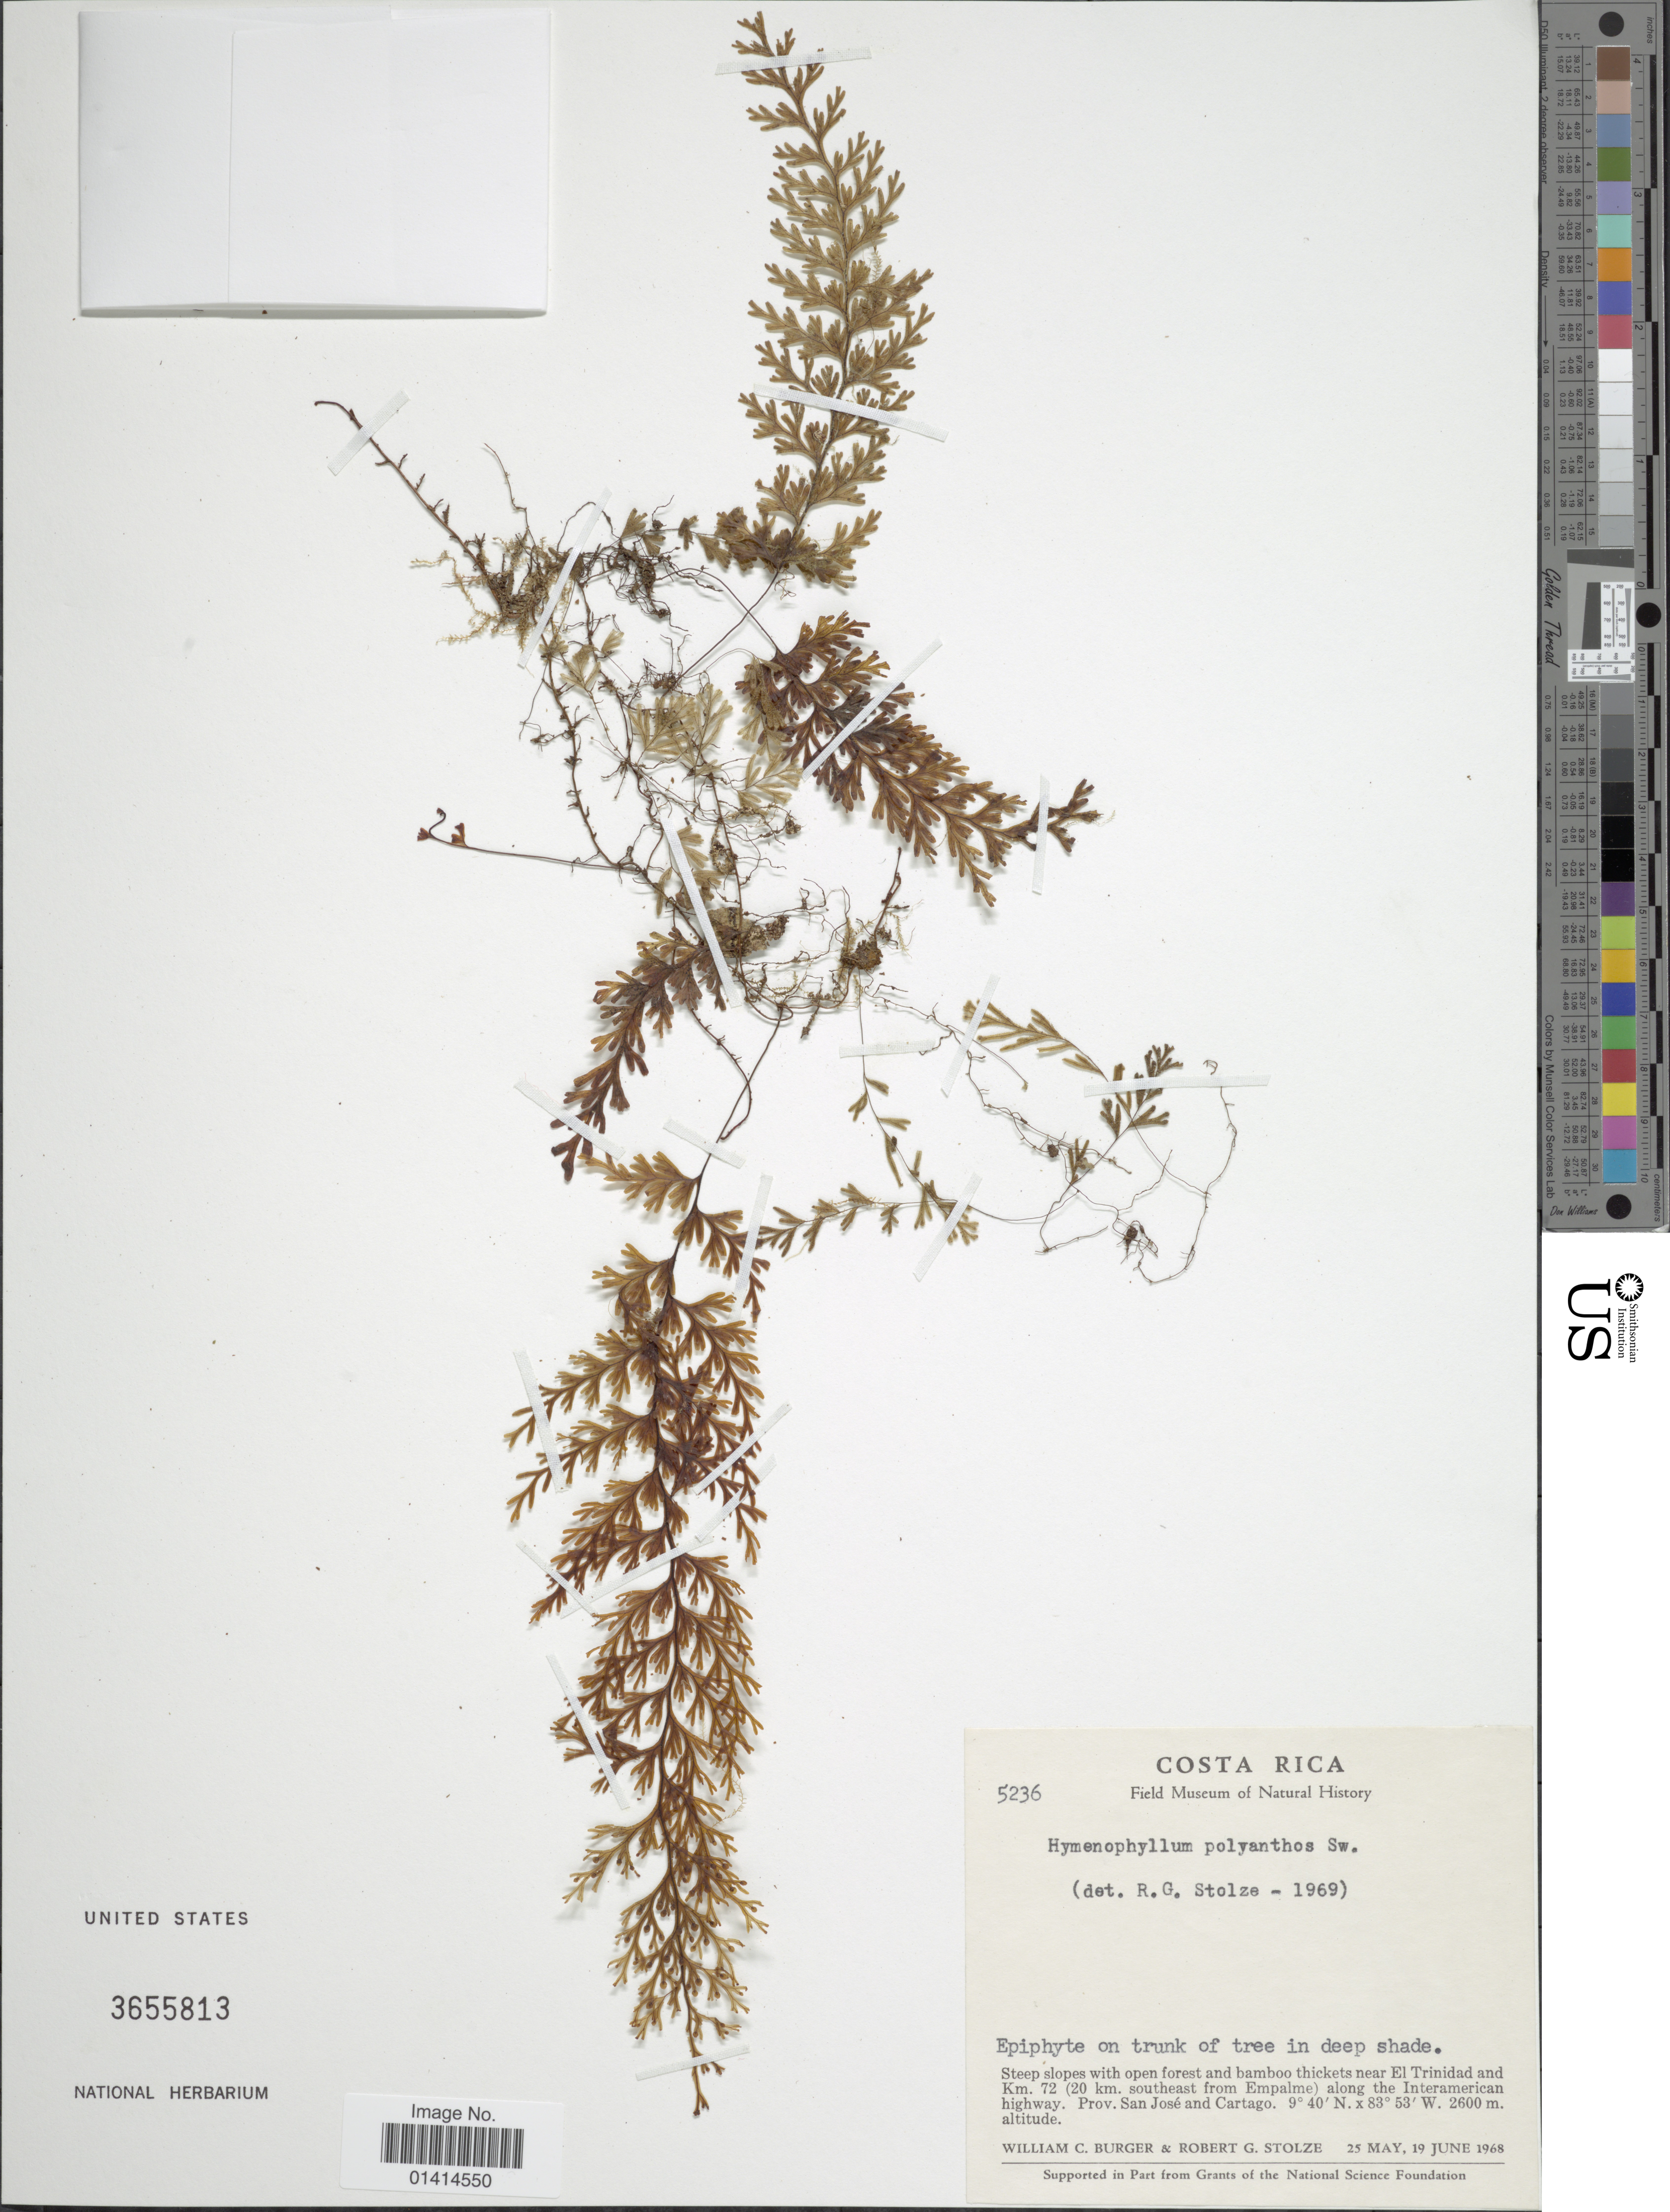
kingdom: Plantae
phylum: Tracheophyta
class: Polypodiopsida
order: Hymenophyllales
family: Hymenophyllaceae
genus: Hymenophyllum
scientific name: Hymenophyllum polyanthos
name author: (Sw.) Sw.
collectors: W. Burger & R. G. Stolze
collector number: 5236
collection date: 1968-05-25/1968-06-19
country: Costa Rica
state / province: Cartago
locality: Near El Trinidad and Km 72 (20 km. southeast from Empalme) along the Interamerican highway. prov. San José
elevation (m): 2600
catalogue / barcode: US 3655813